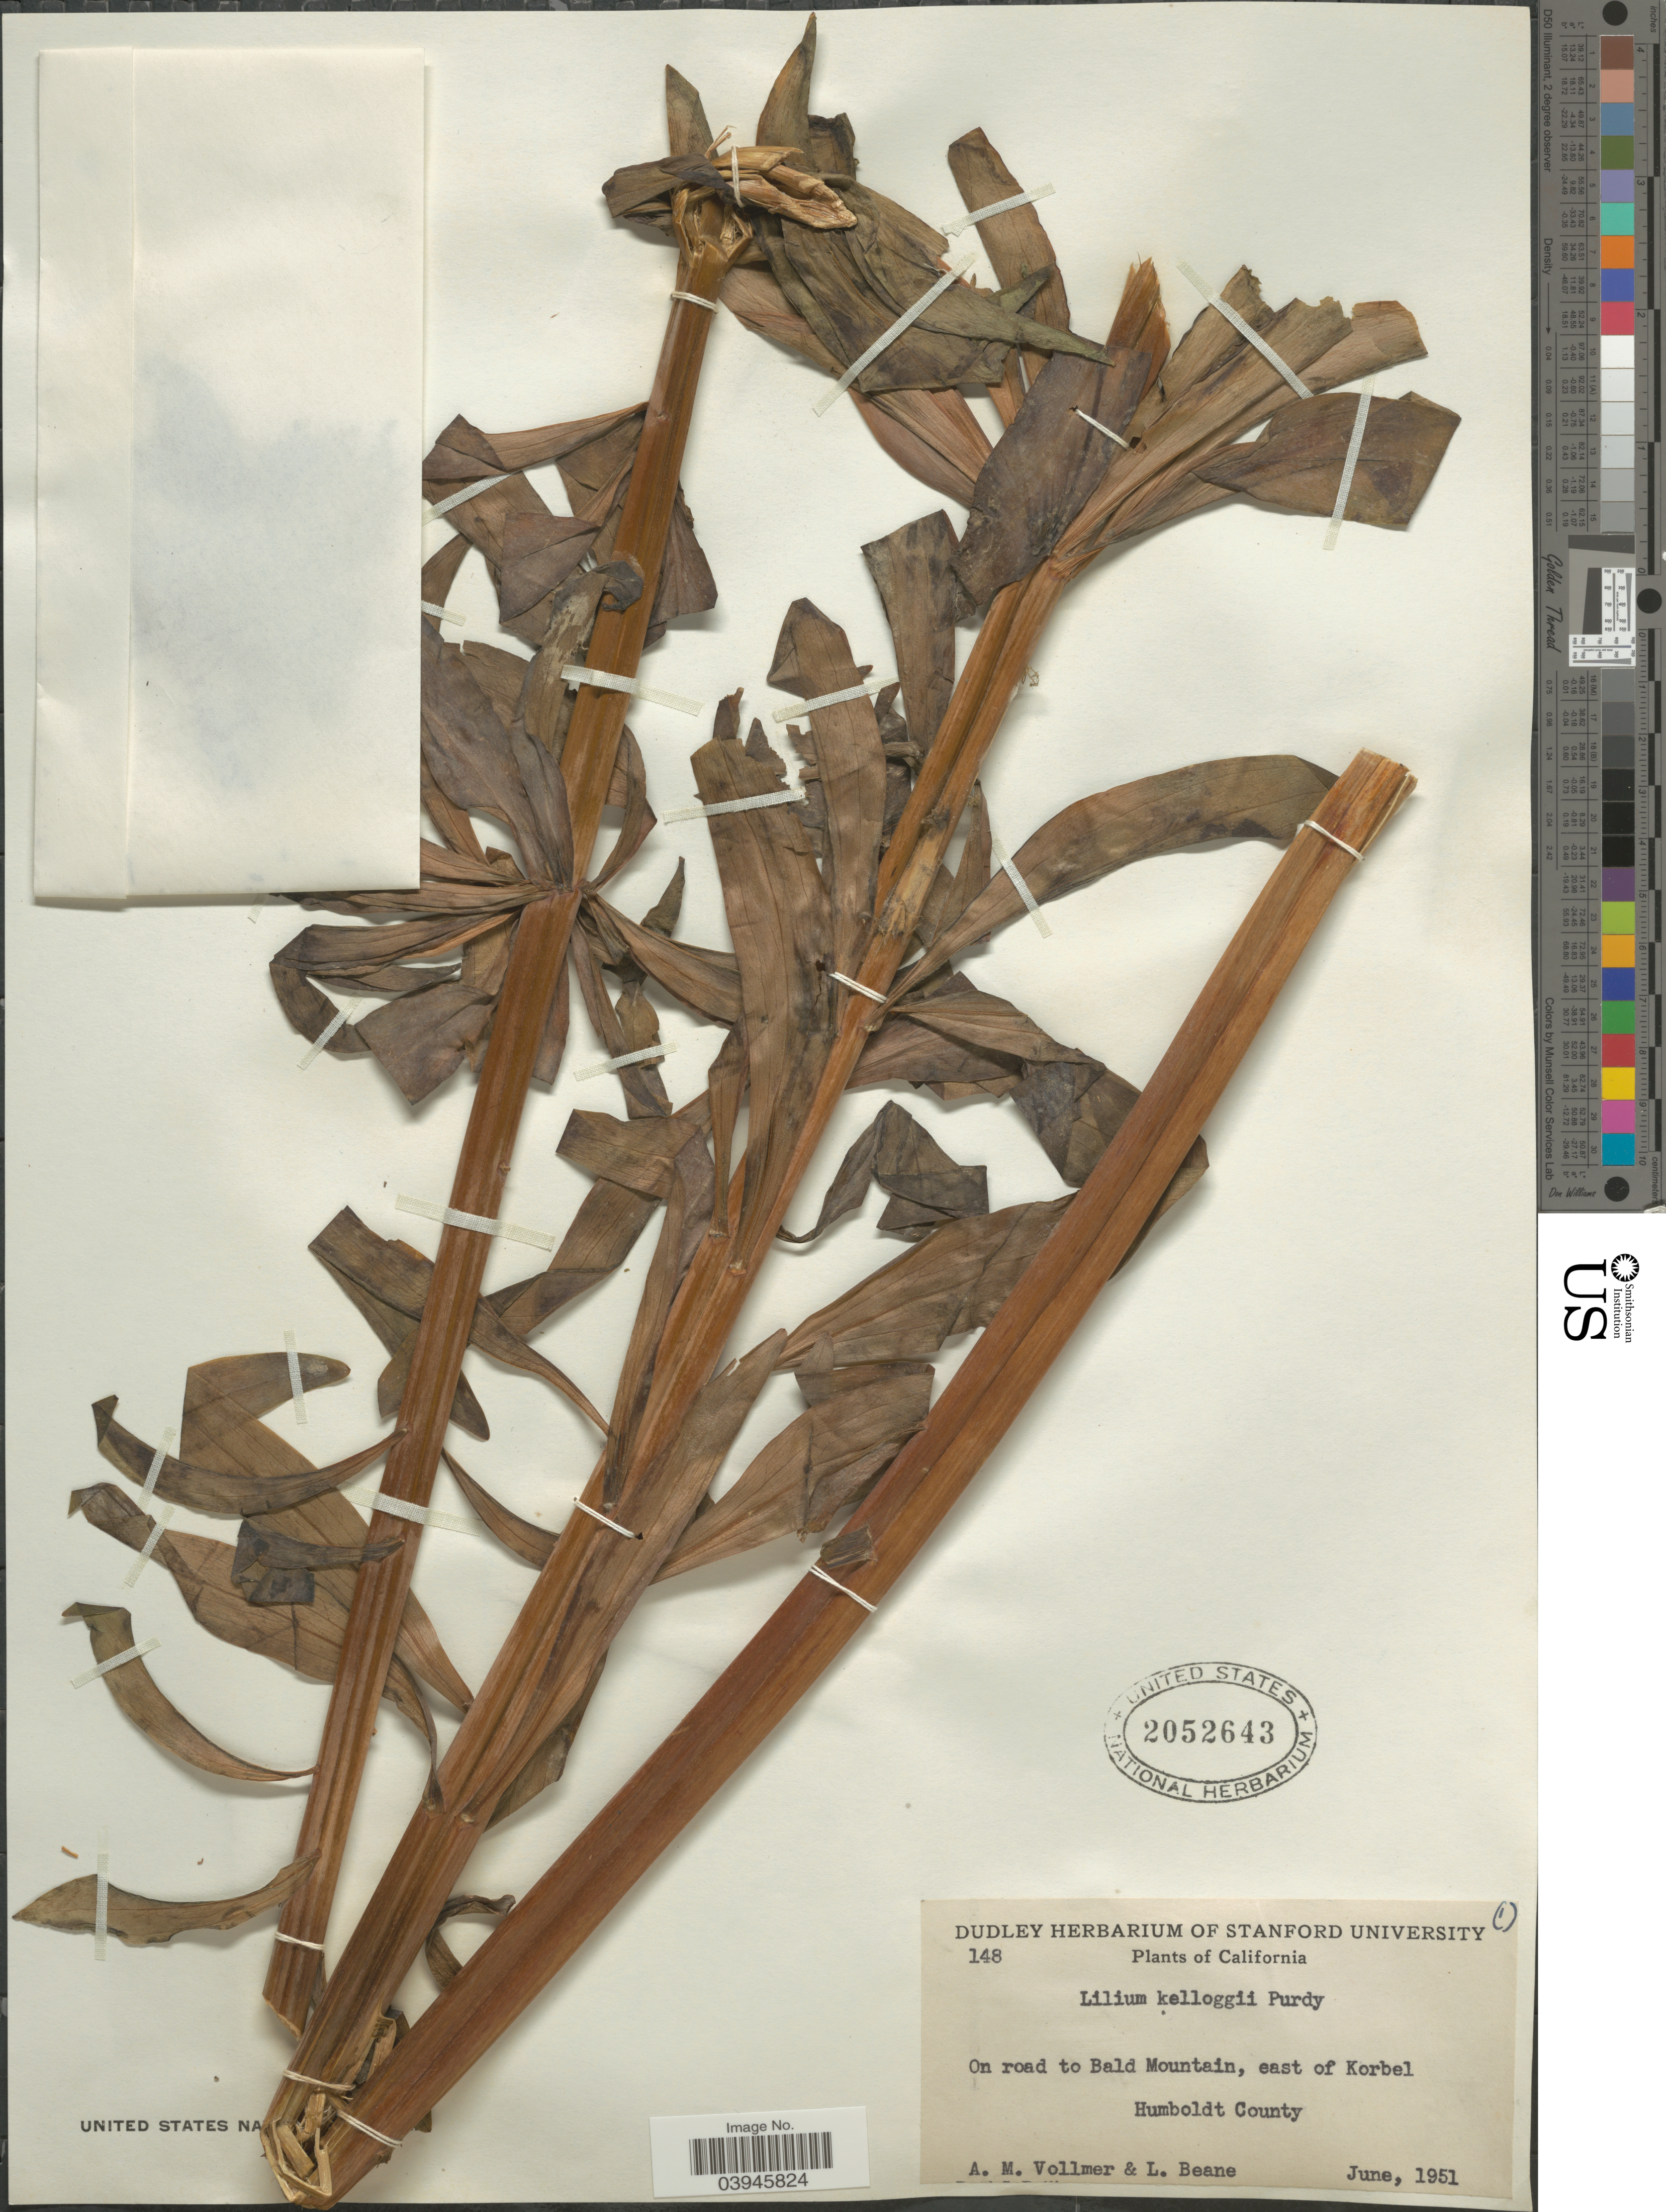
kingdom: Plantae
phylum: Tracheophyta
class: Liliopsida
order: Liliales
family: Liliaceae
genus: Lilium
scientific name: Lilium kelloggii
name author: Purdy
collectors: A. Vollmer & L. Beane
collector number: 148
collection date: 1951-06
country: United States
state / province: California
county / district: Humboldt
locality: On road to Bald Mountain, east of Korbel. Humboldt County.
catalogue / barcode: US 2052643